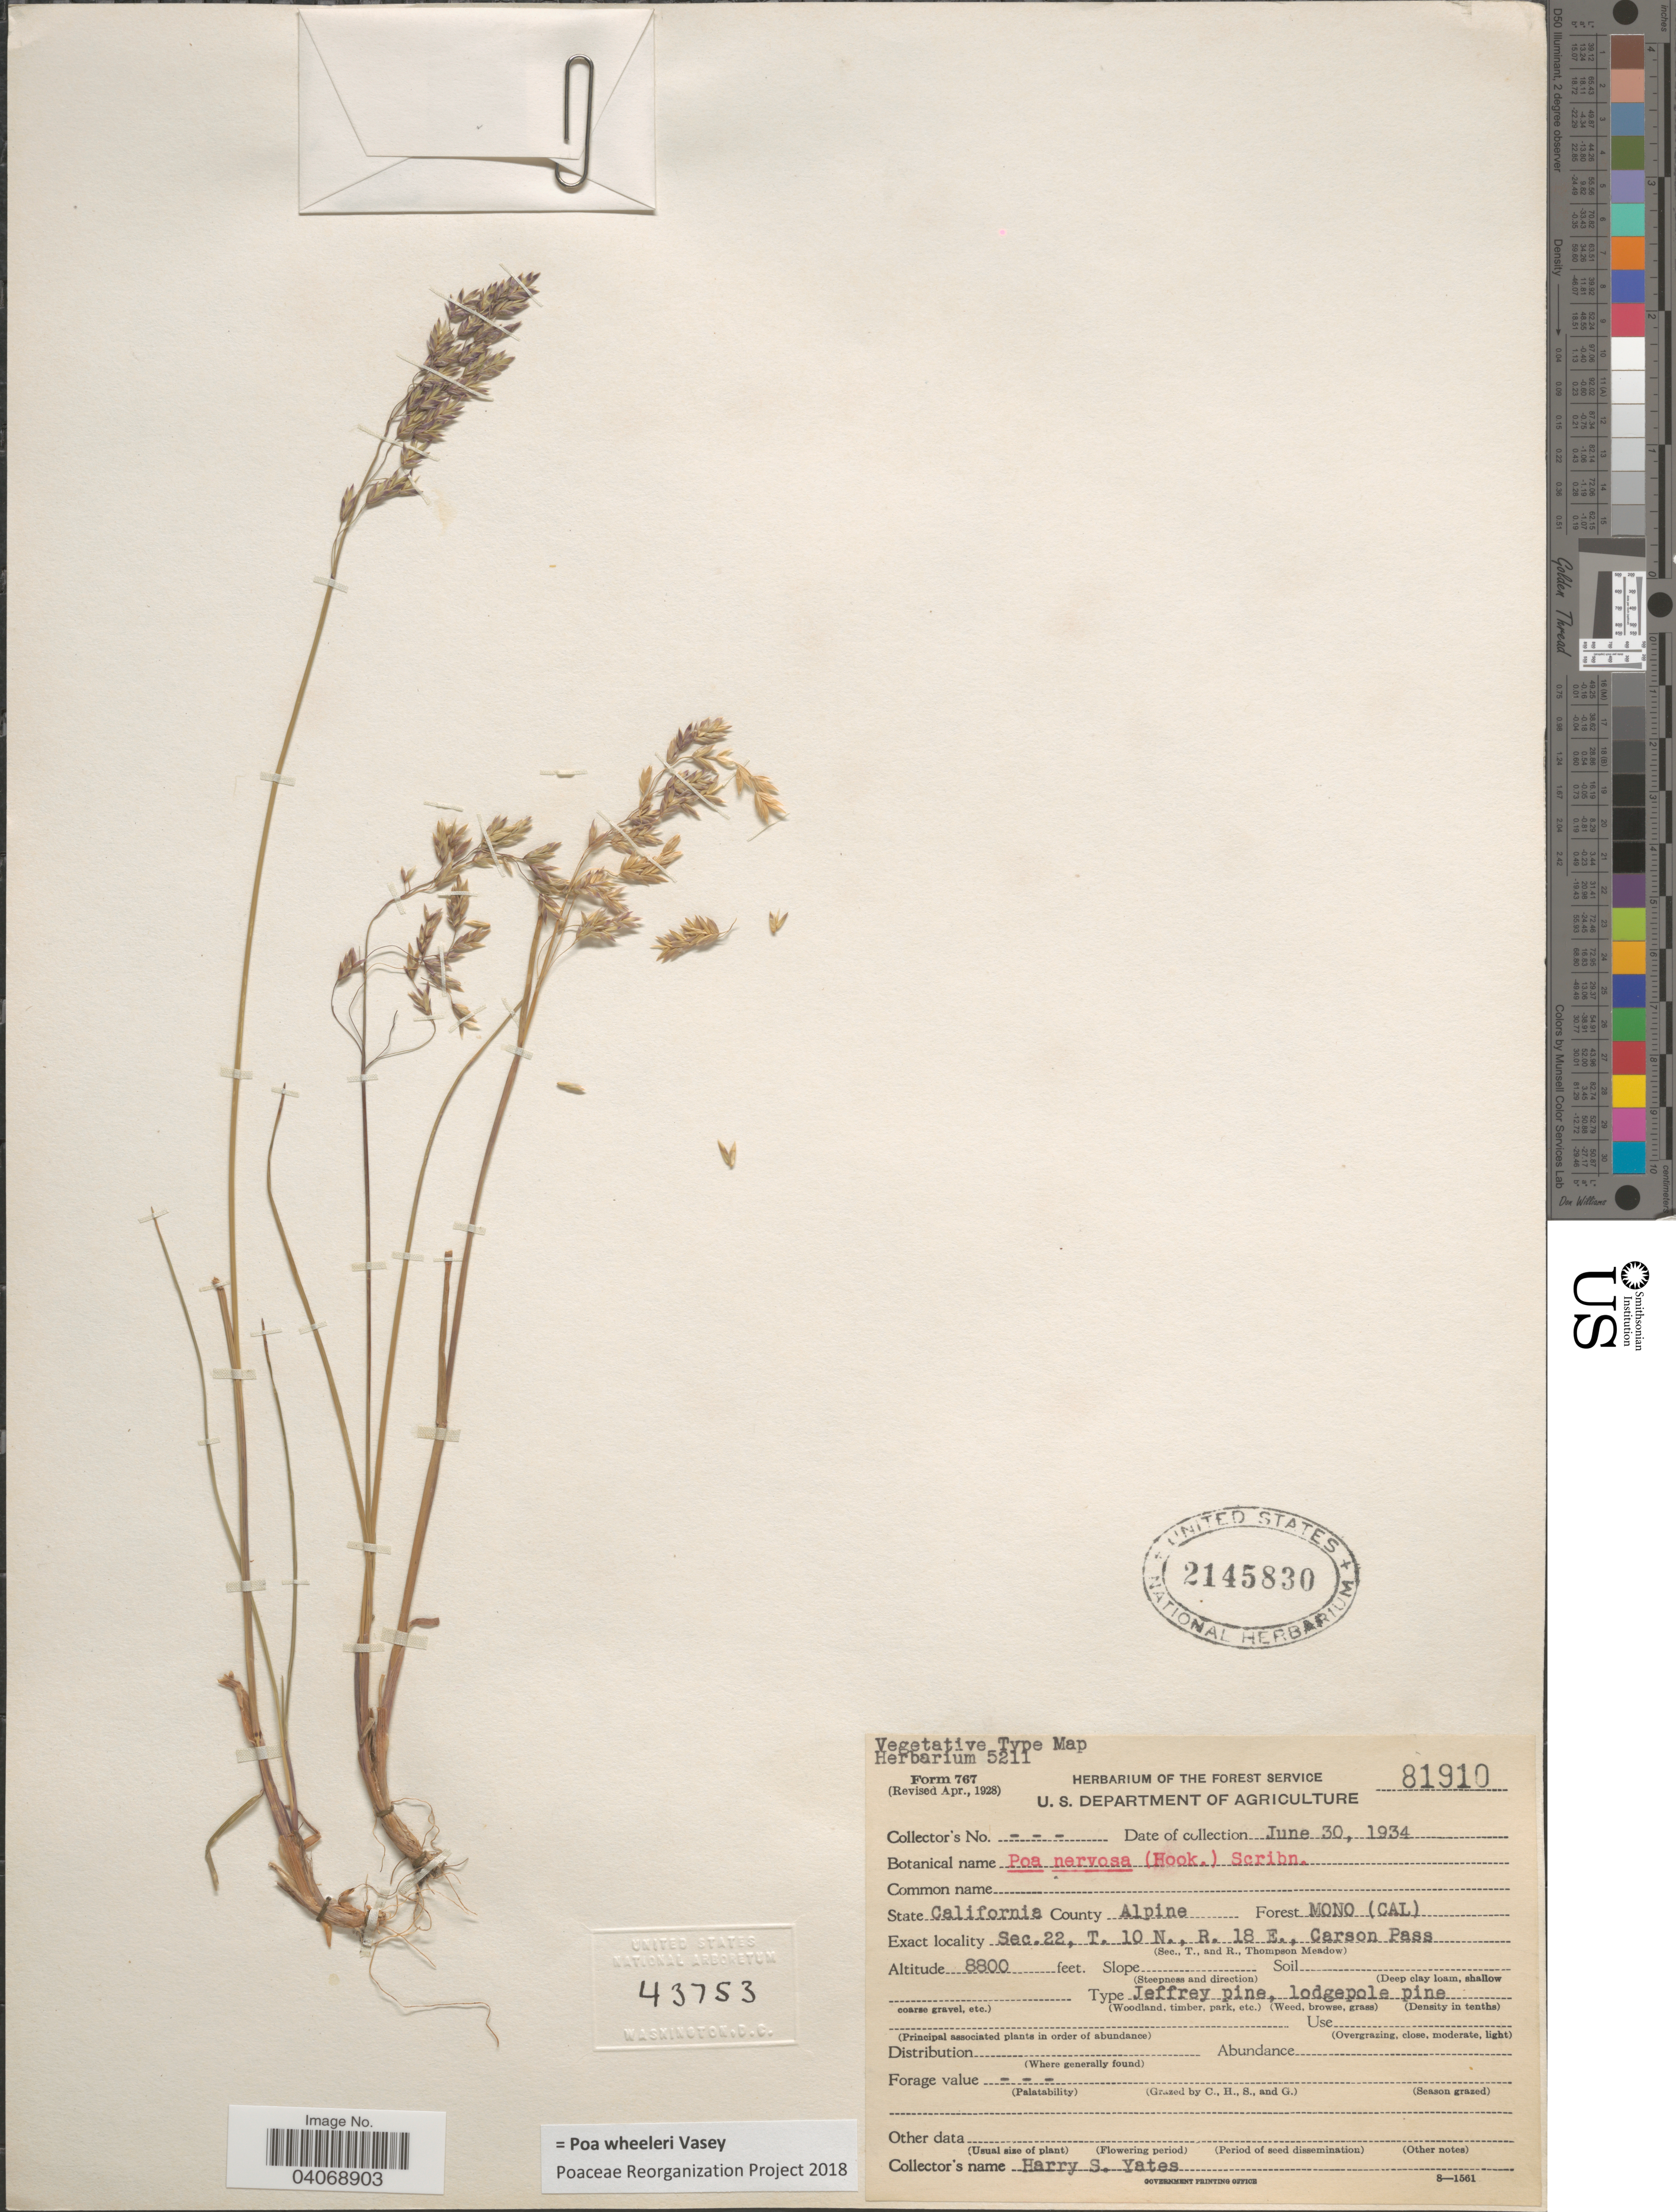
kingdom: Plantae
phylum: Tracheophyta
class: Liliopsida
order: Poales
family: Poaceae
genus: Poa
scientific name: Poa wheeleri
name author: Vasey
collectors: H. S. Yates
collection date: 1934-06-30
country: United States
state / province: California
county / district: Alpine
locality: County Alpine. Forest Mono. Sec.22, T. 10 N., R. 18 E., Carson Pass.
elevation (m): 2682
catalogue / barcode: US 2145830